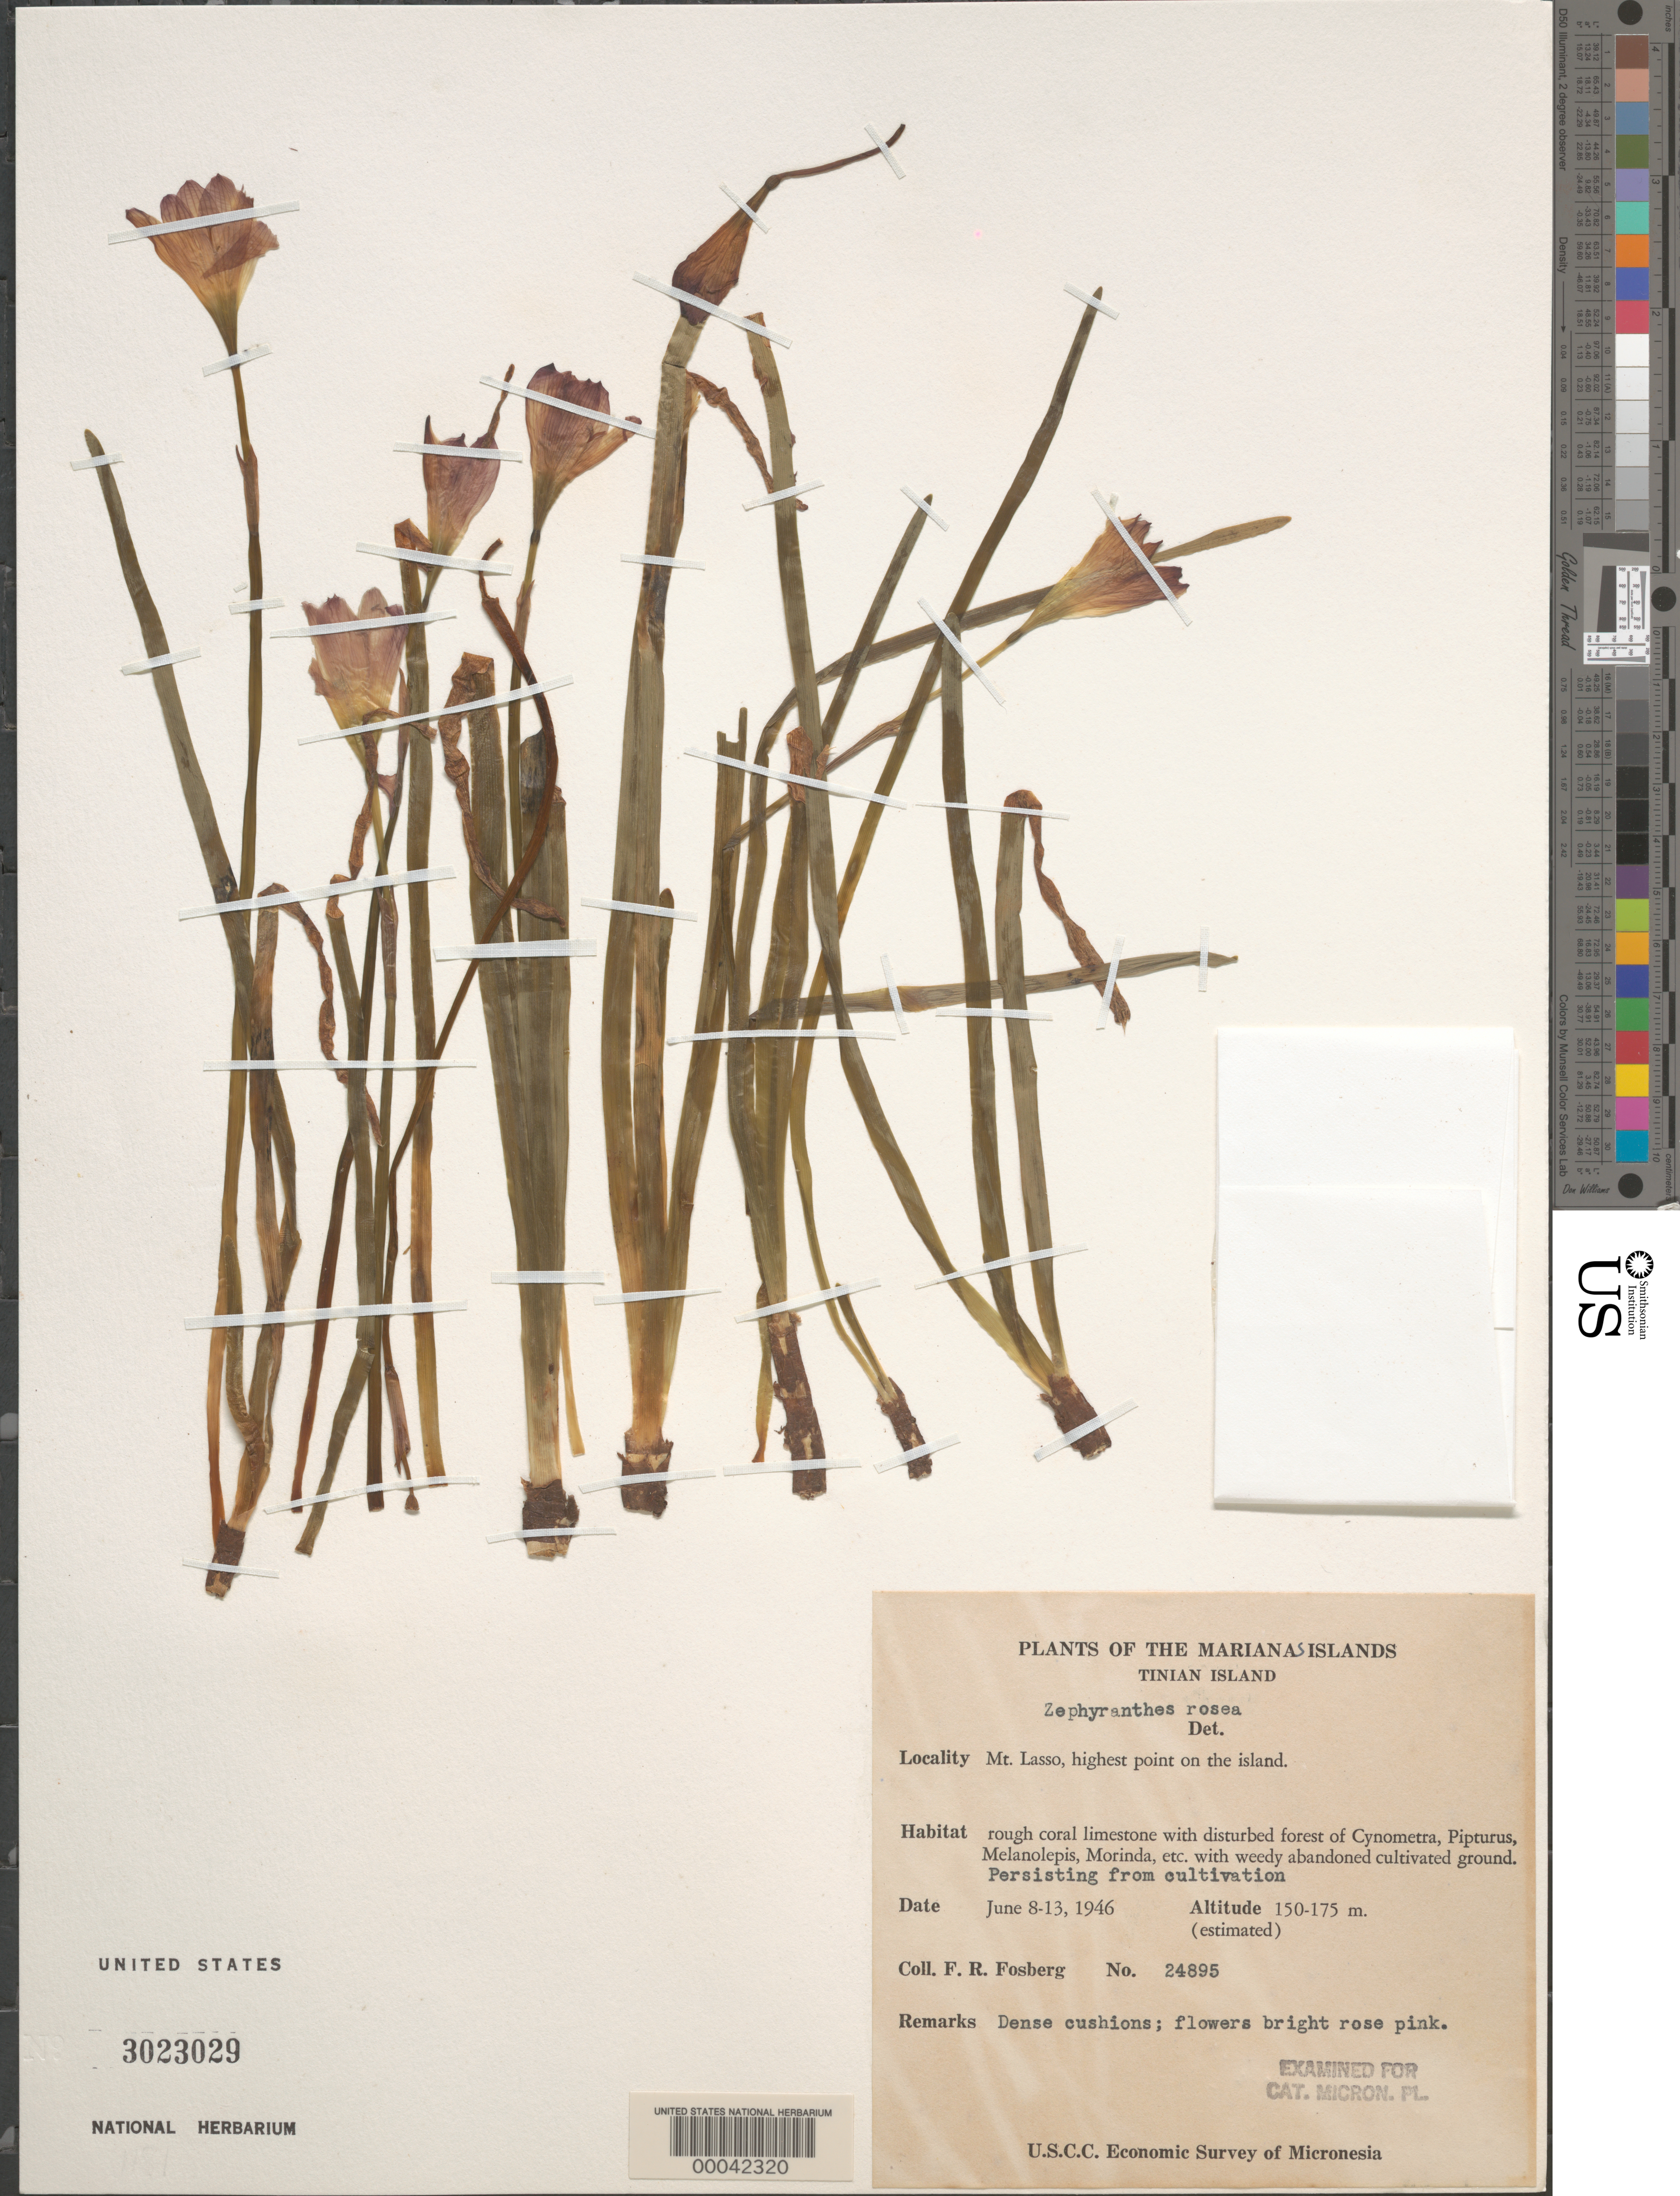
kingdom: Plantae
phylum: Tracheophyta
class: Liliopsida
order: Asparagales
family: Amaryllidaceae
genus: Zephyranthes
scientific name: Zephyranthes rosea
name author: Lindl.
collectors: F. R. Fosberg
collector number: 24895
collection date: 1946-06-08/1946-06-13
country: Northern Mariana Islands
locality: The Marianas Islands. Tinian Island. Mt. Lasso, highest point on the island.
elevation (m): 150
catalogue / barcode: US 3023029